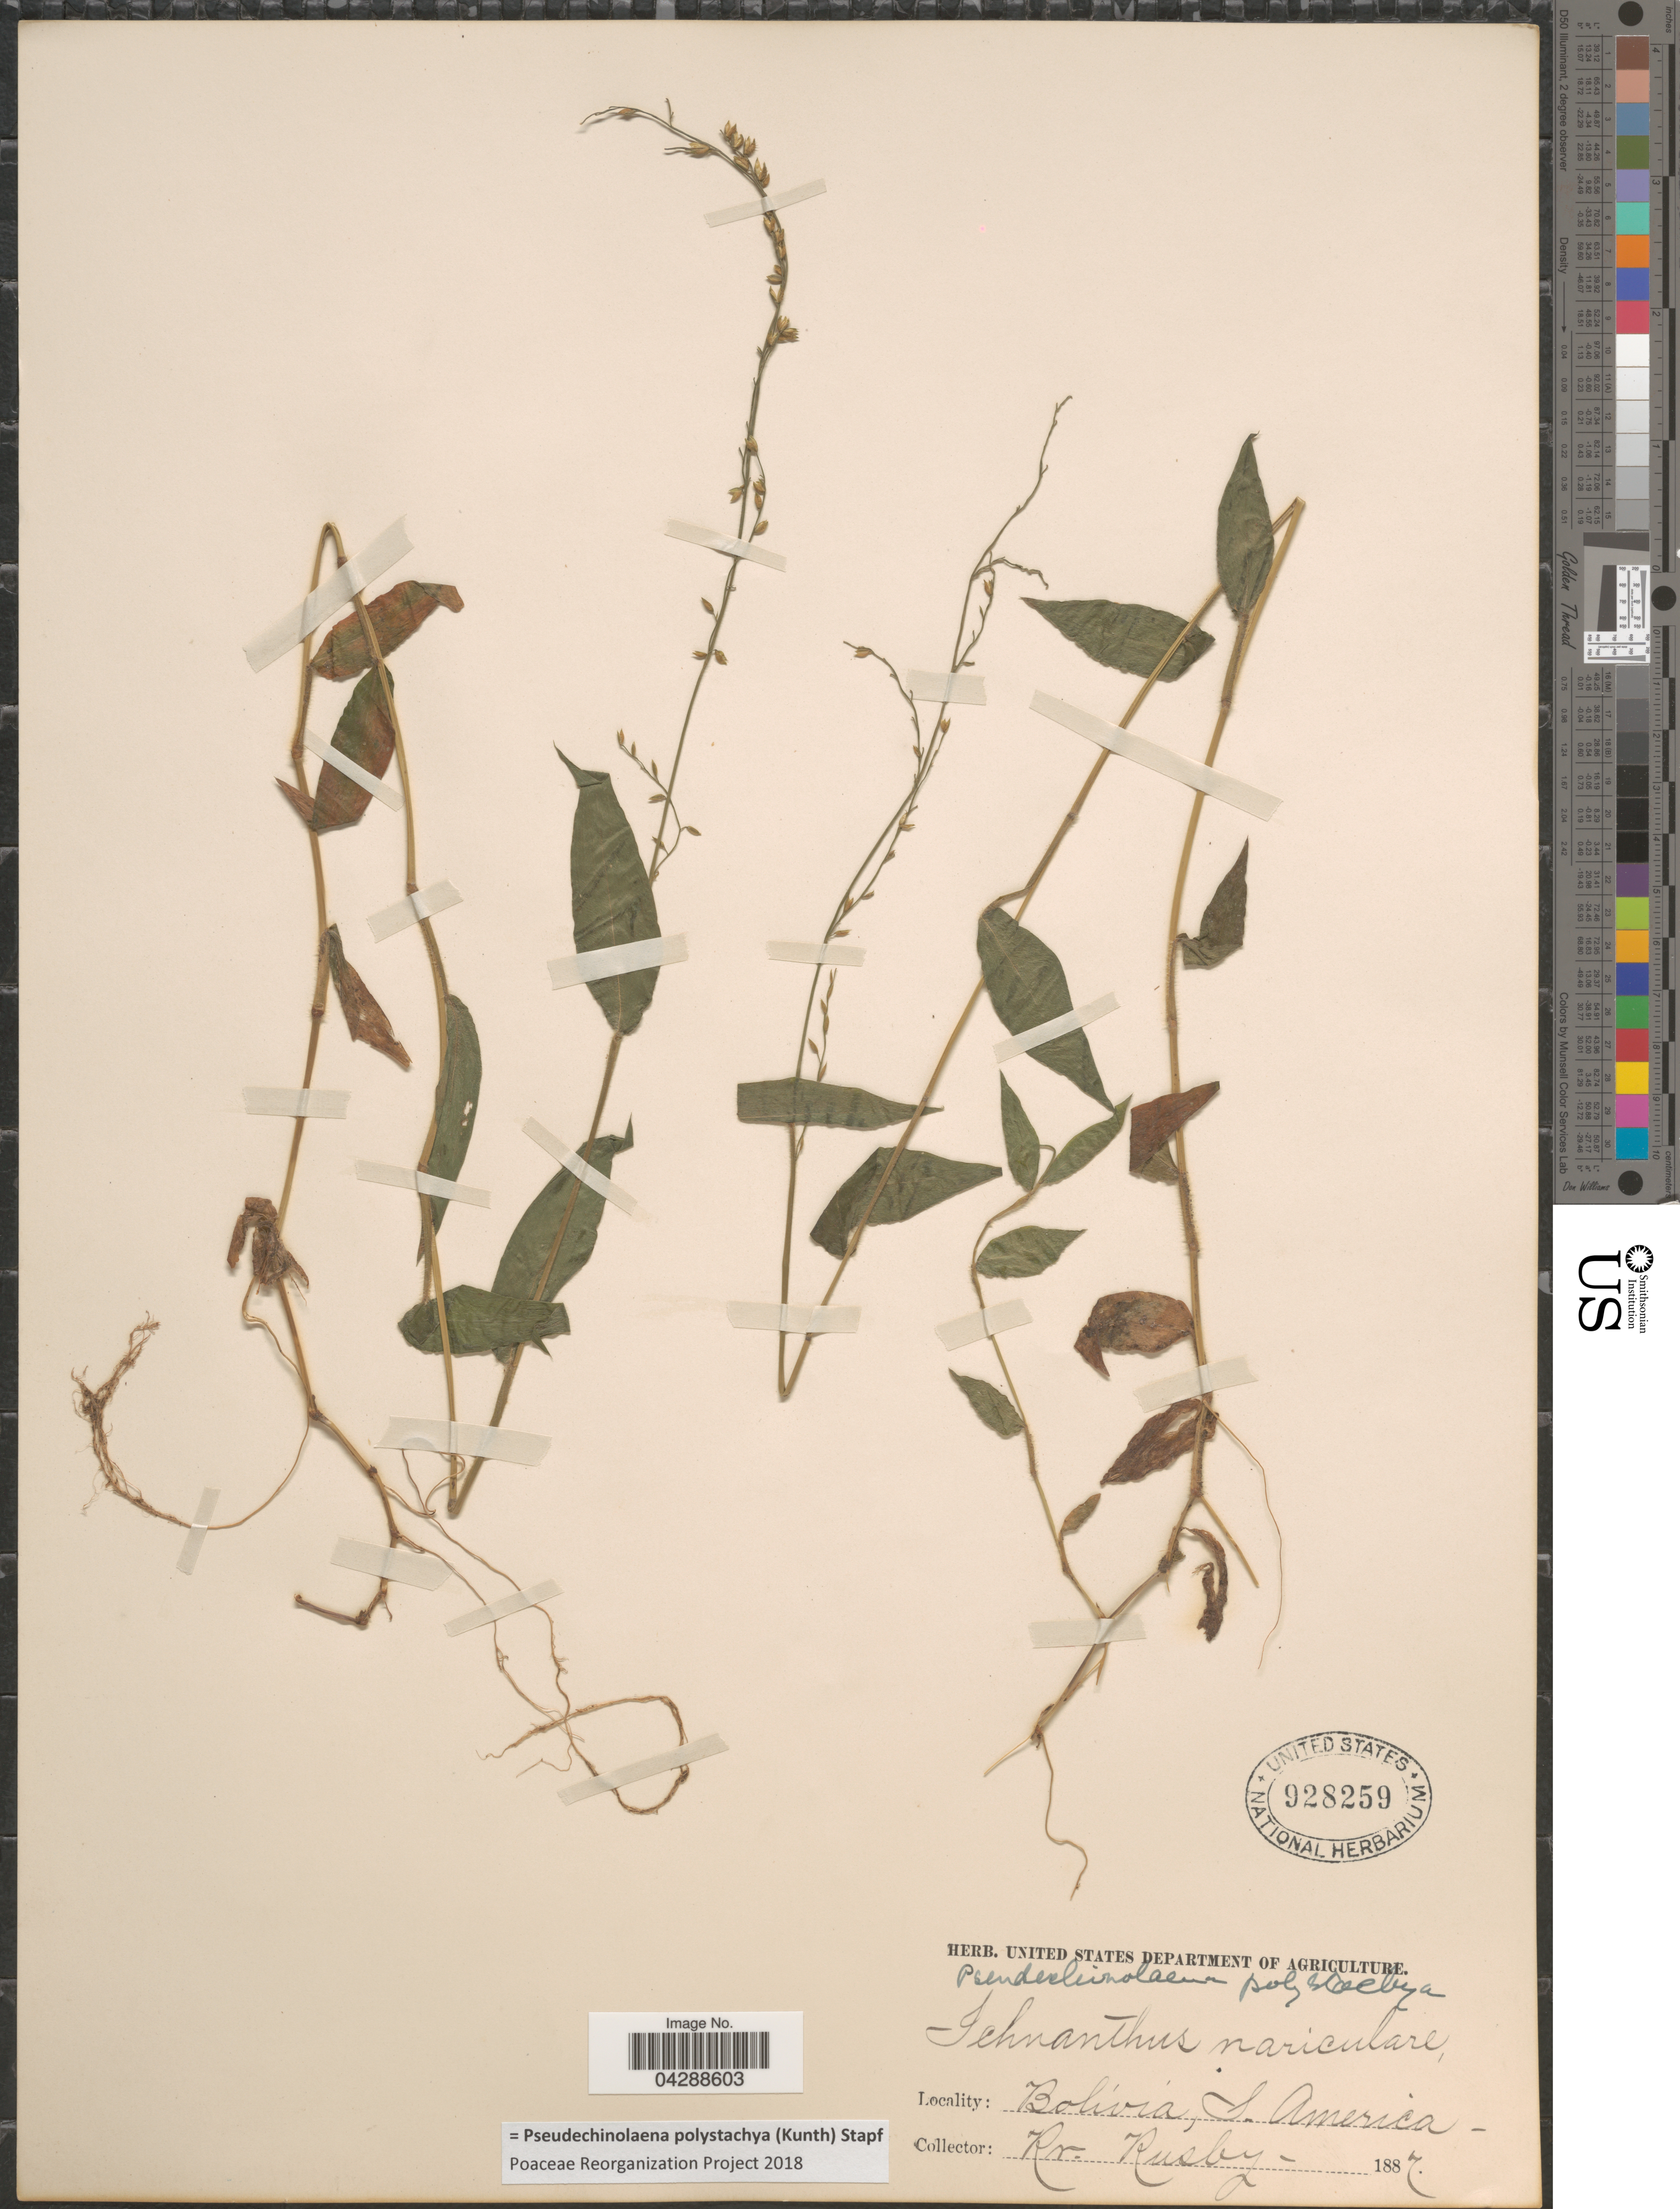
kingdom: Plantae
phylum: Tracheophyta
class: Liliopsida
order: Poales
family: Poaceae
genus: Pseudechinolaena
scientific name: Pseudechinolaena polystachya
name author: (Kunth) Stapf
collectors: H. H. Rusby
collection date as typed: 1887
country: Bolivia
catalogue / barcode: US 928259